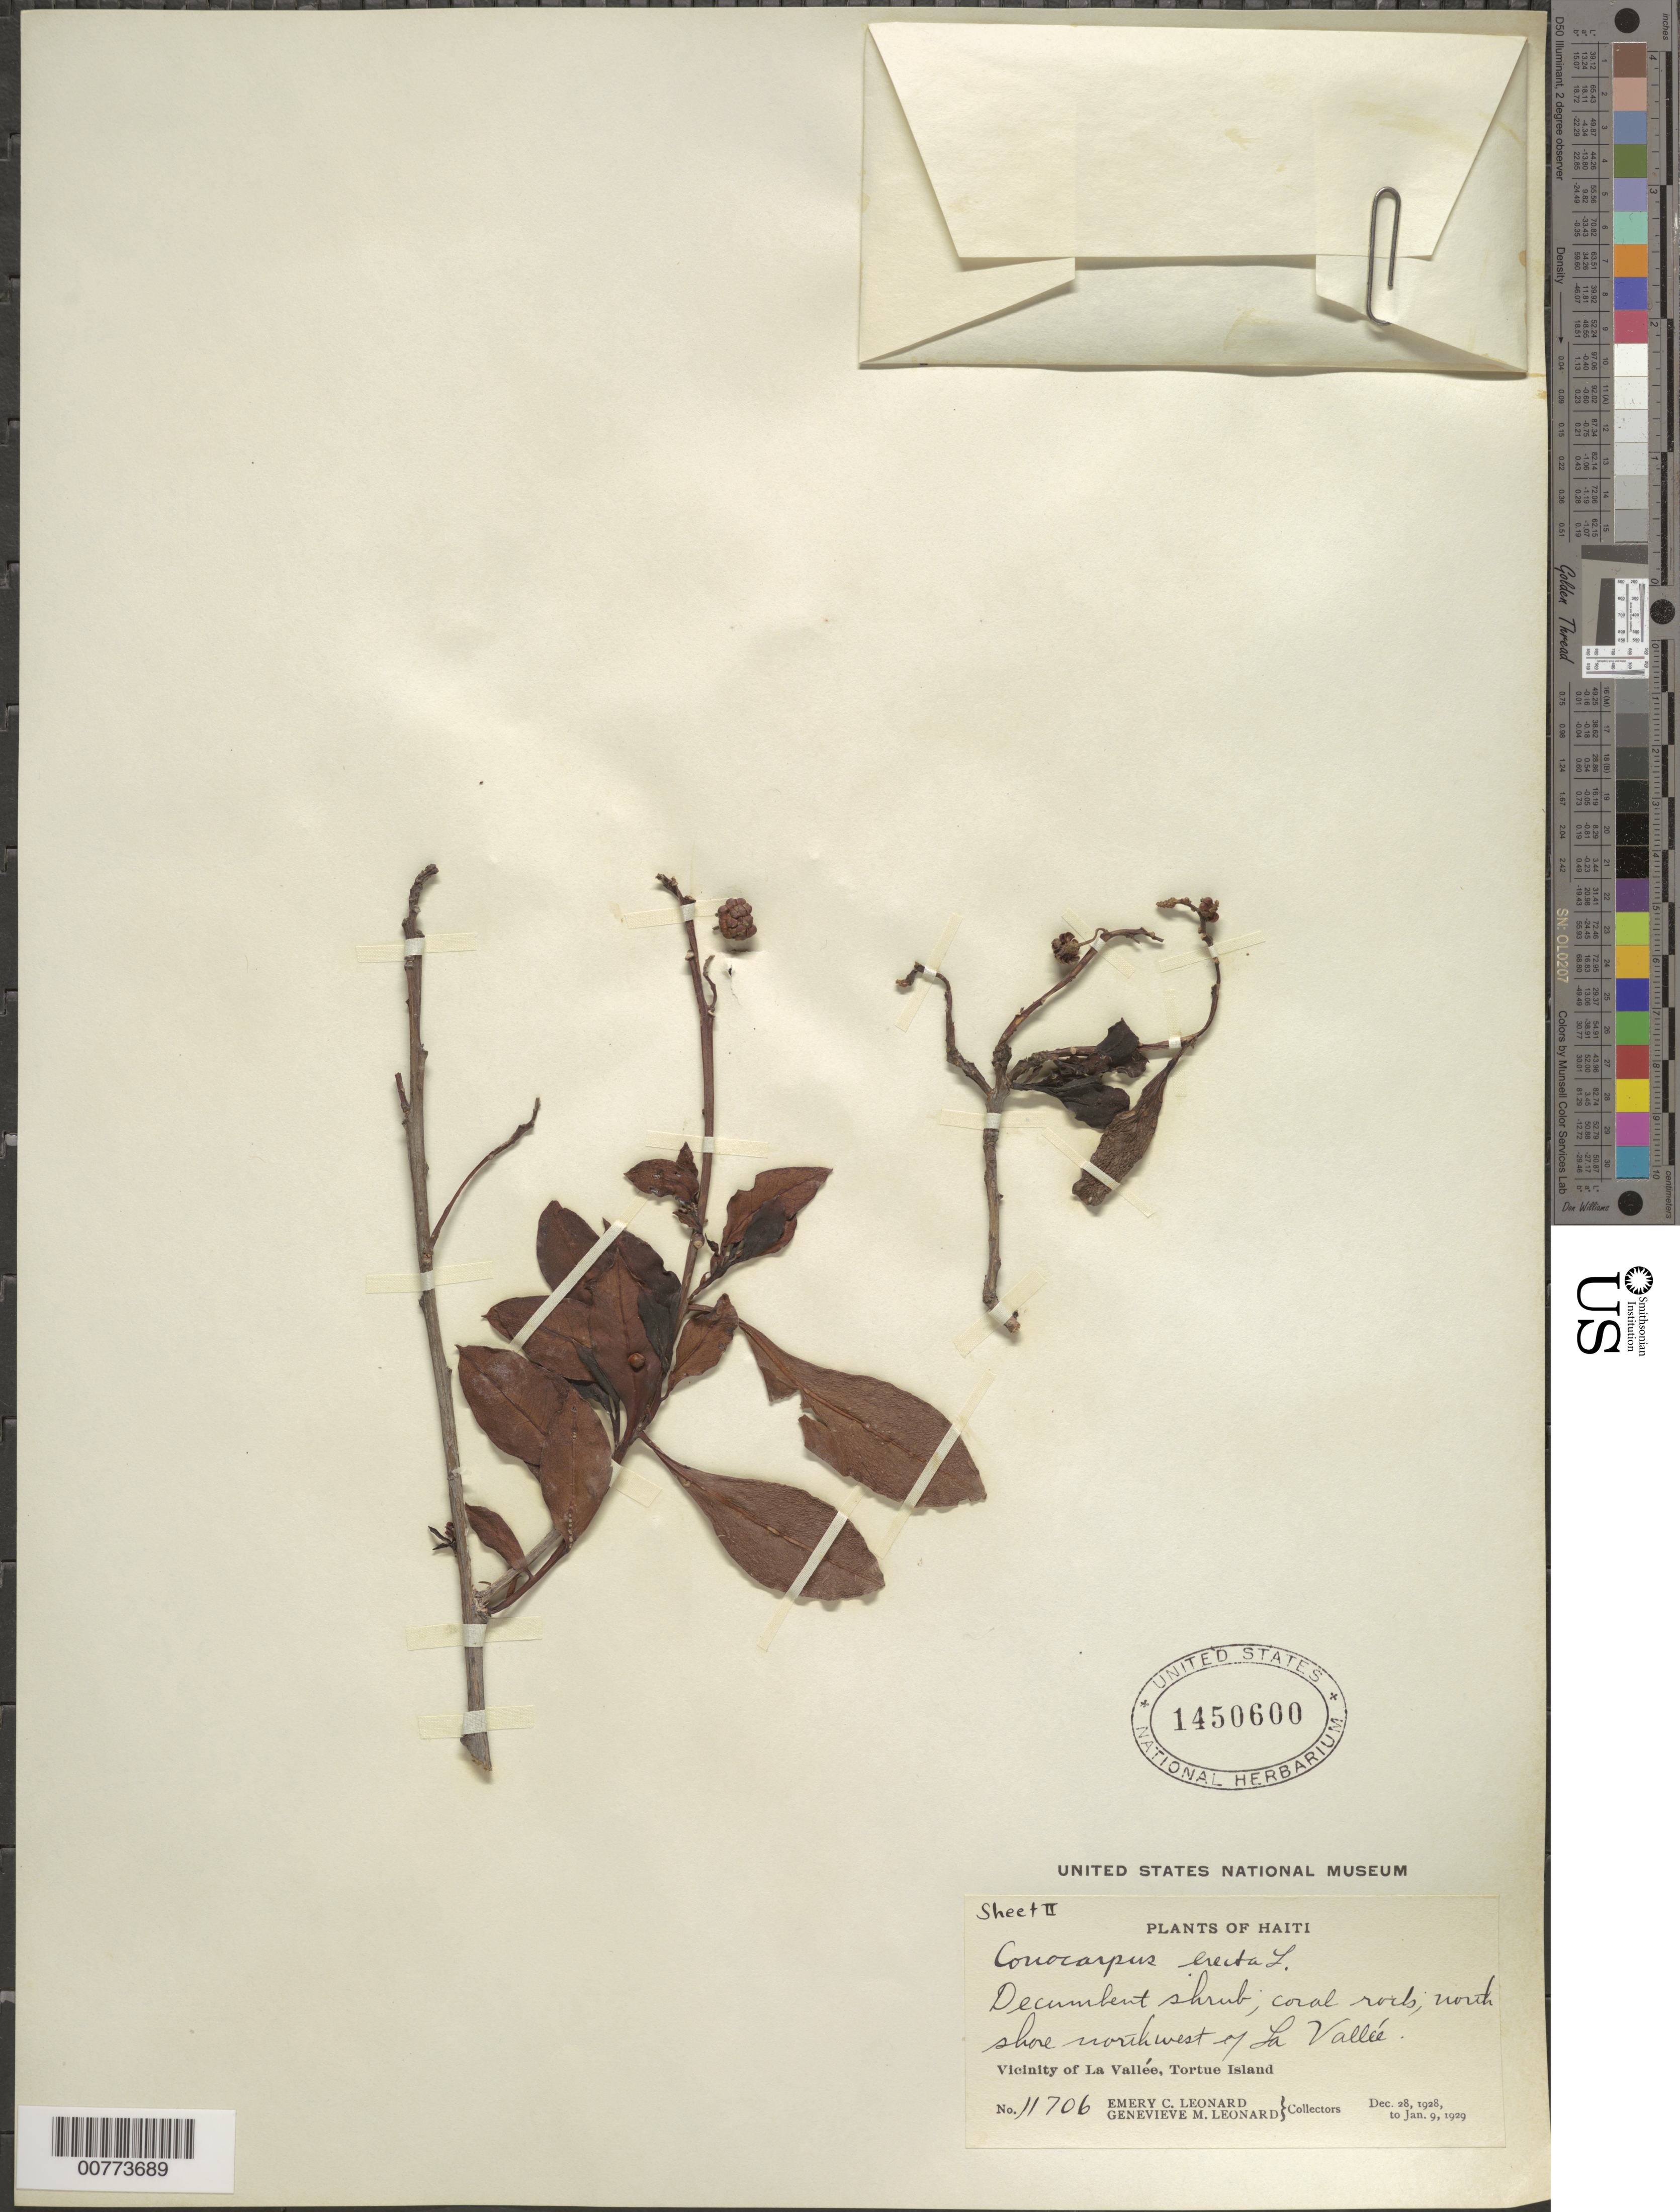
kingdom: Plantae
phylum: Tracheophyta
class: Magnoliopsida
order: Myrtales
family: Combretaceae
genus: Conocarpus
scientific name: Conocarpus erectus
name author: L.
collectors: E. C. Leonard & G. M. Leonard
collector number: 11706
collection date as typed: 06 Jan 1929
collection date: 1929-01-06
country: Haiti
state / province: Nord-Óuest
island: Île de la Tortue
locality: Tortue Island, vicinity of La Vallée, northwest of La Vallée.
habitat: Coral rocks, north shore.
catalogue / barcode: US 1450600